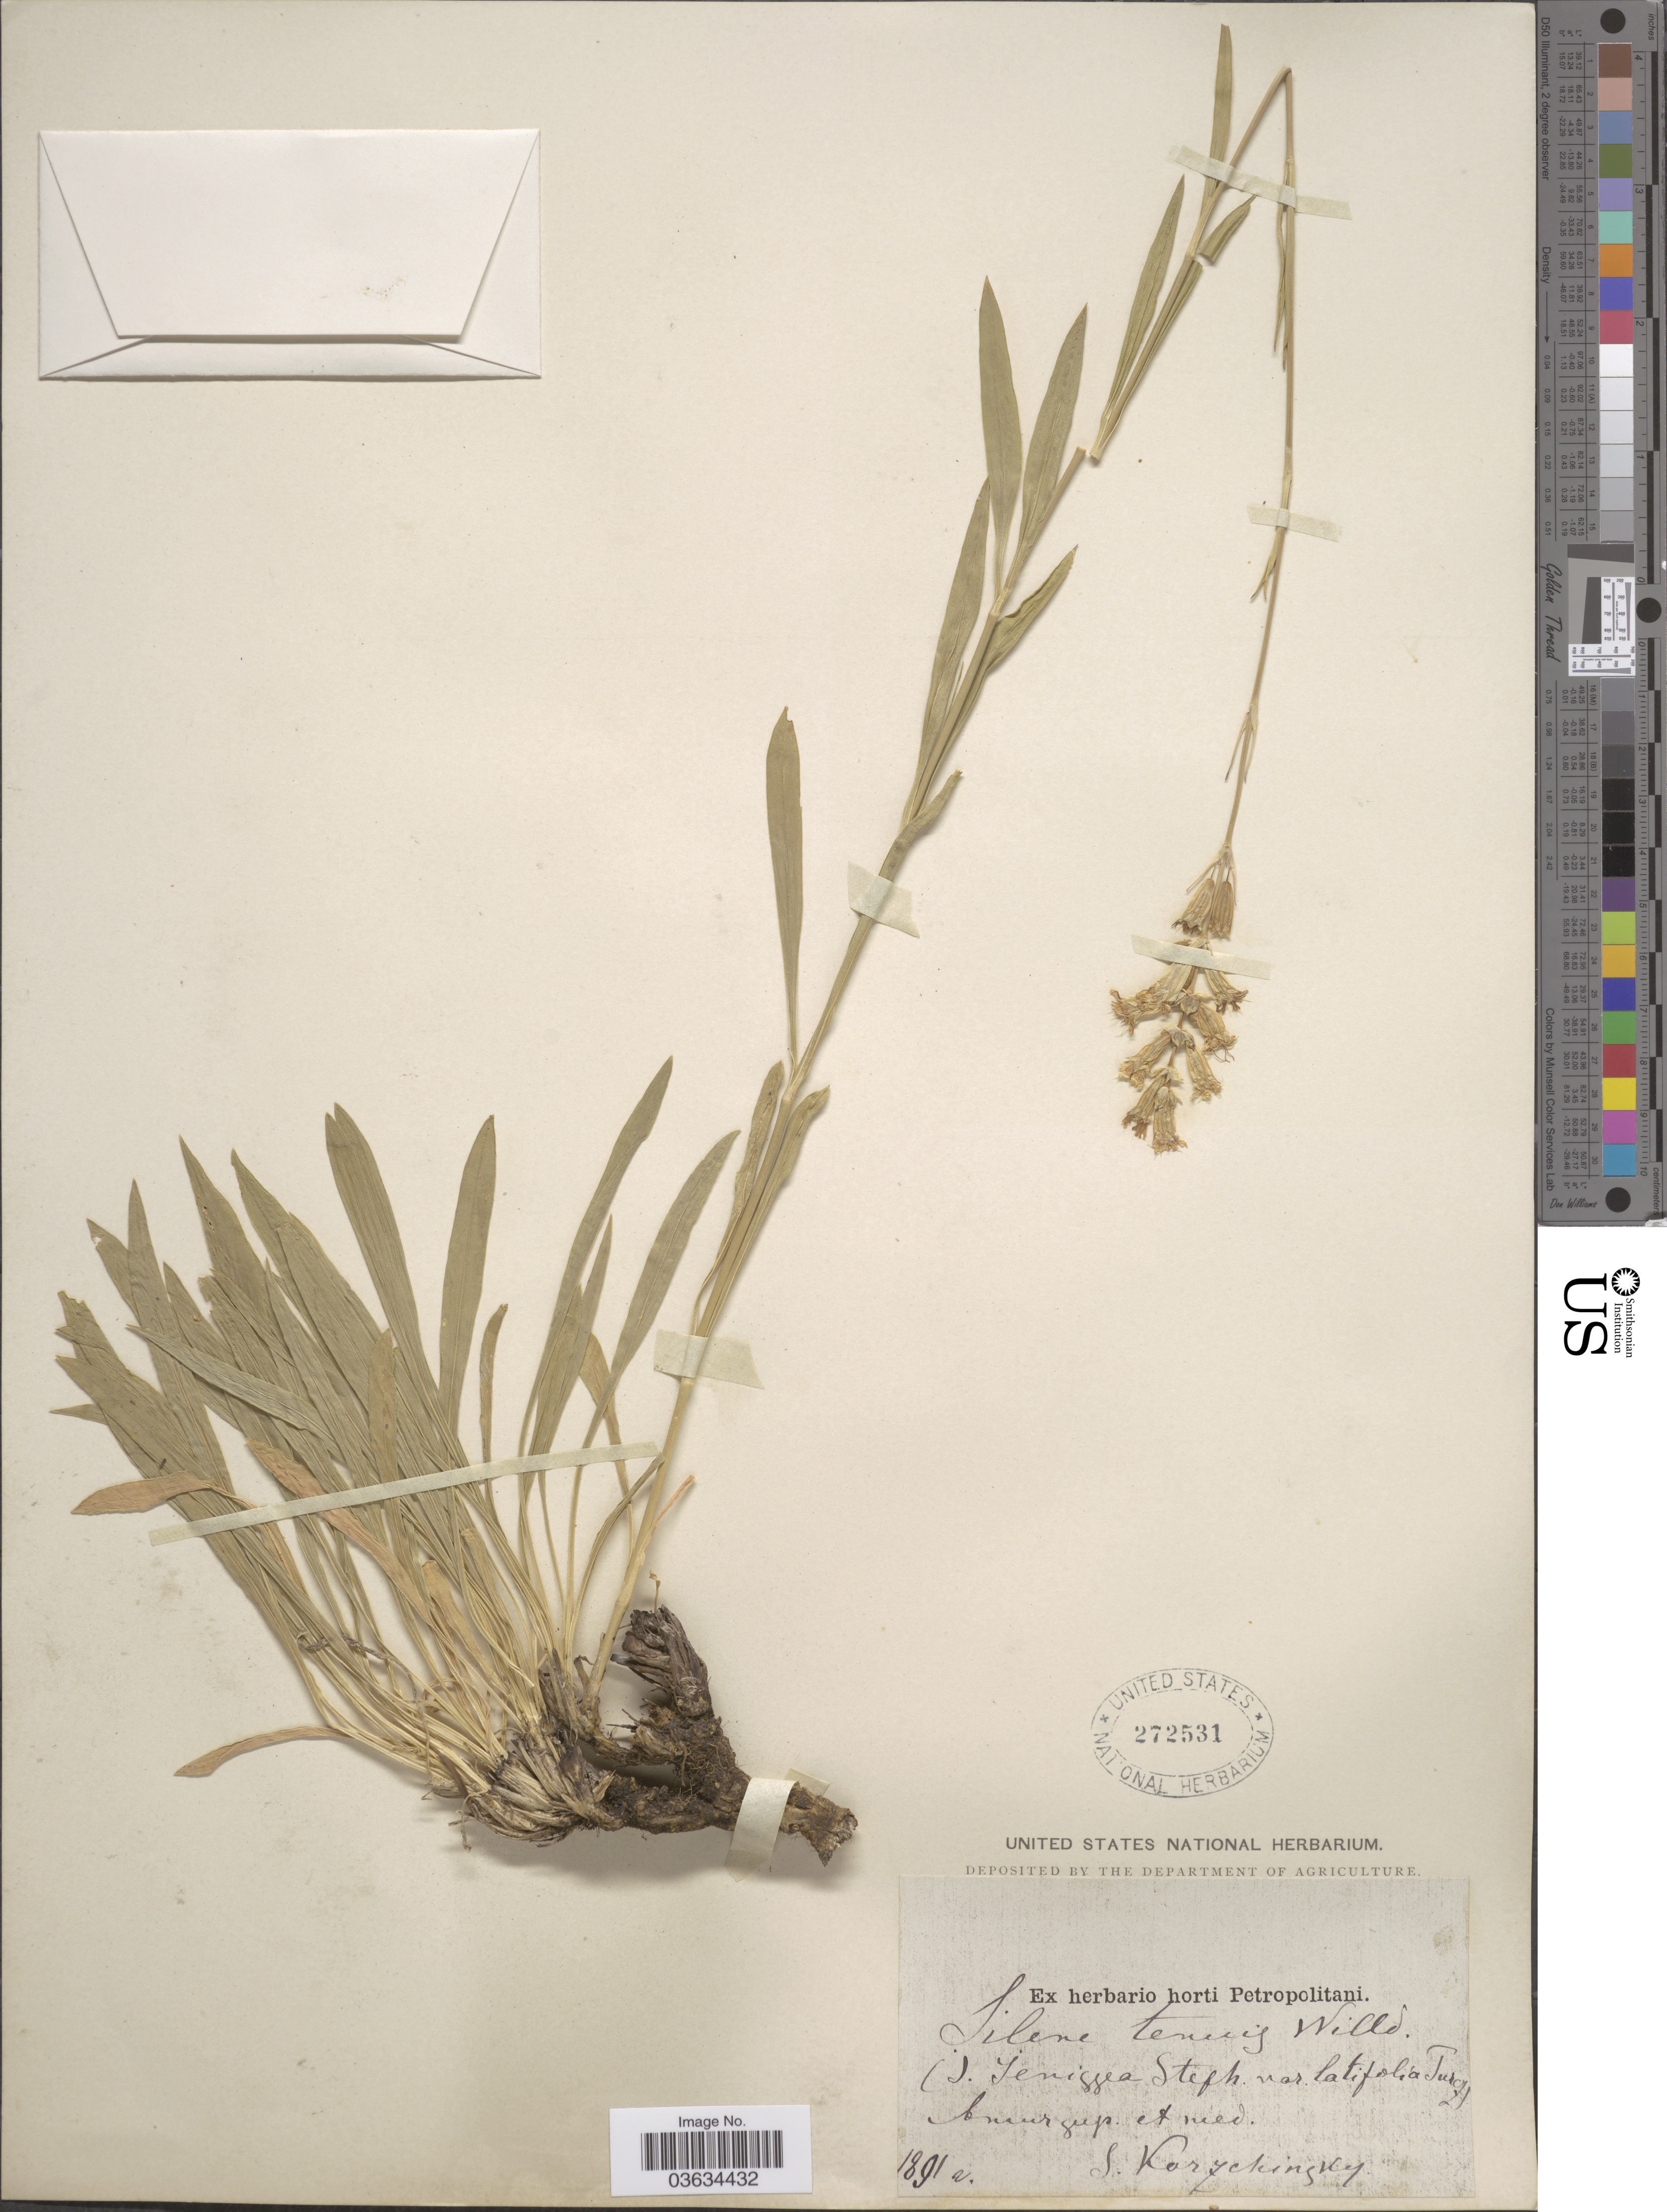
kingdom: Plantae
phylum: Tracheophyta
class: Magnoliopsida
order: Caryophyllales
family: Caryophyllaceae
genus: Silene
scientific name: Silene tenuis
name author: Willd.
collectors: S. Korzchinsky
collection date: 1891-02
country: Russian Federation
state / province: Amur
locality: Amur sup. et med.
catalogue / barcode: US 272531